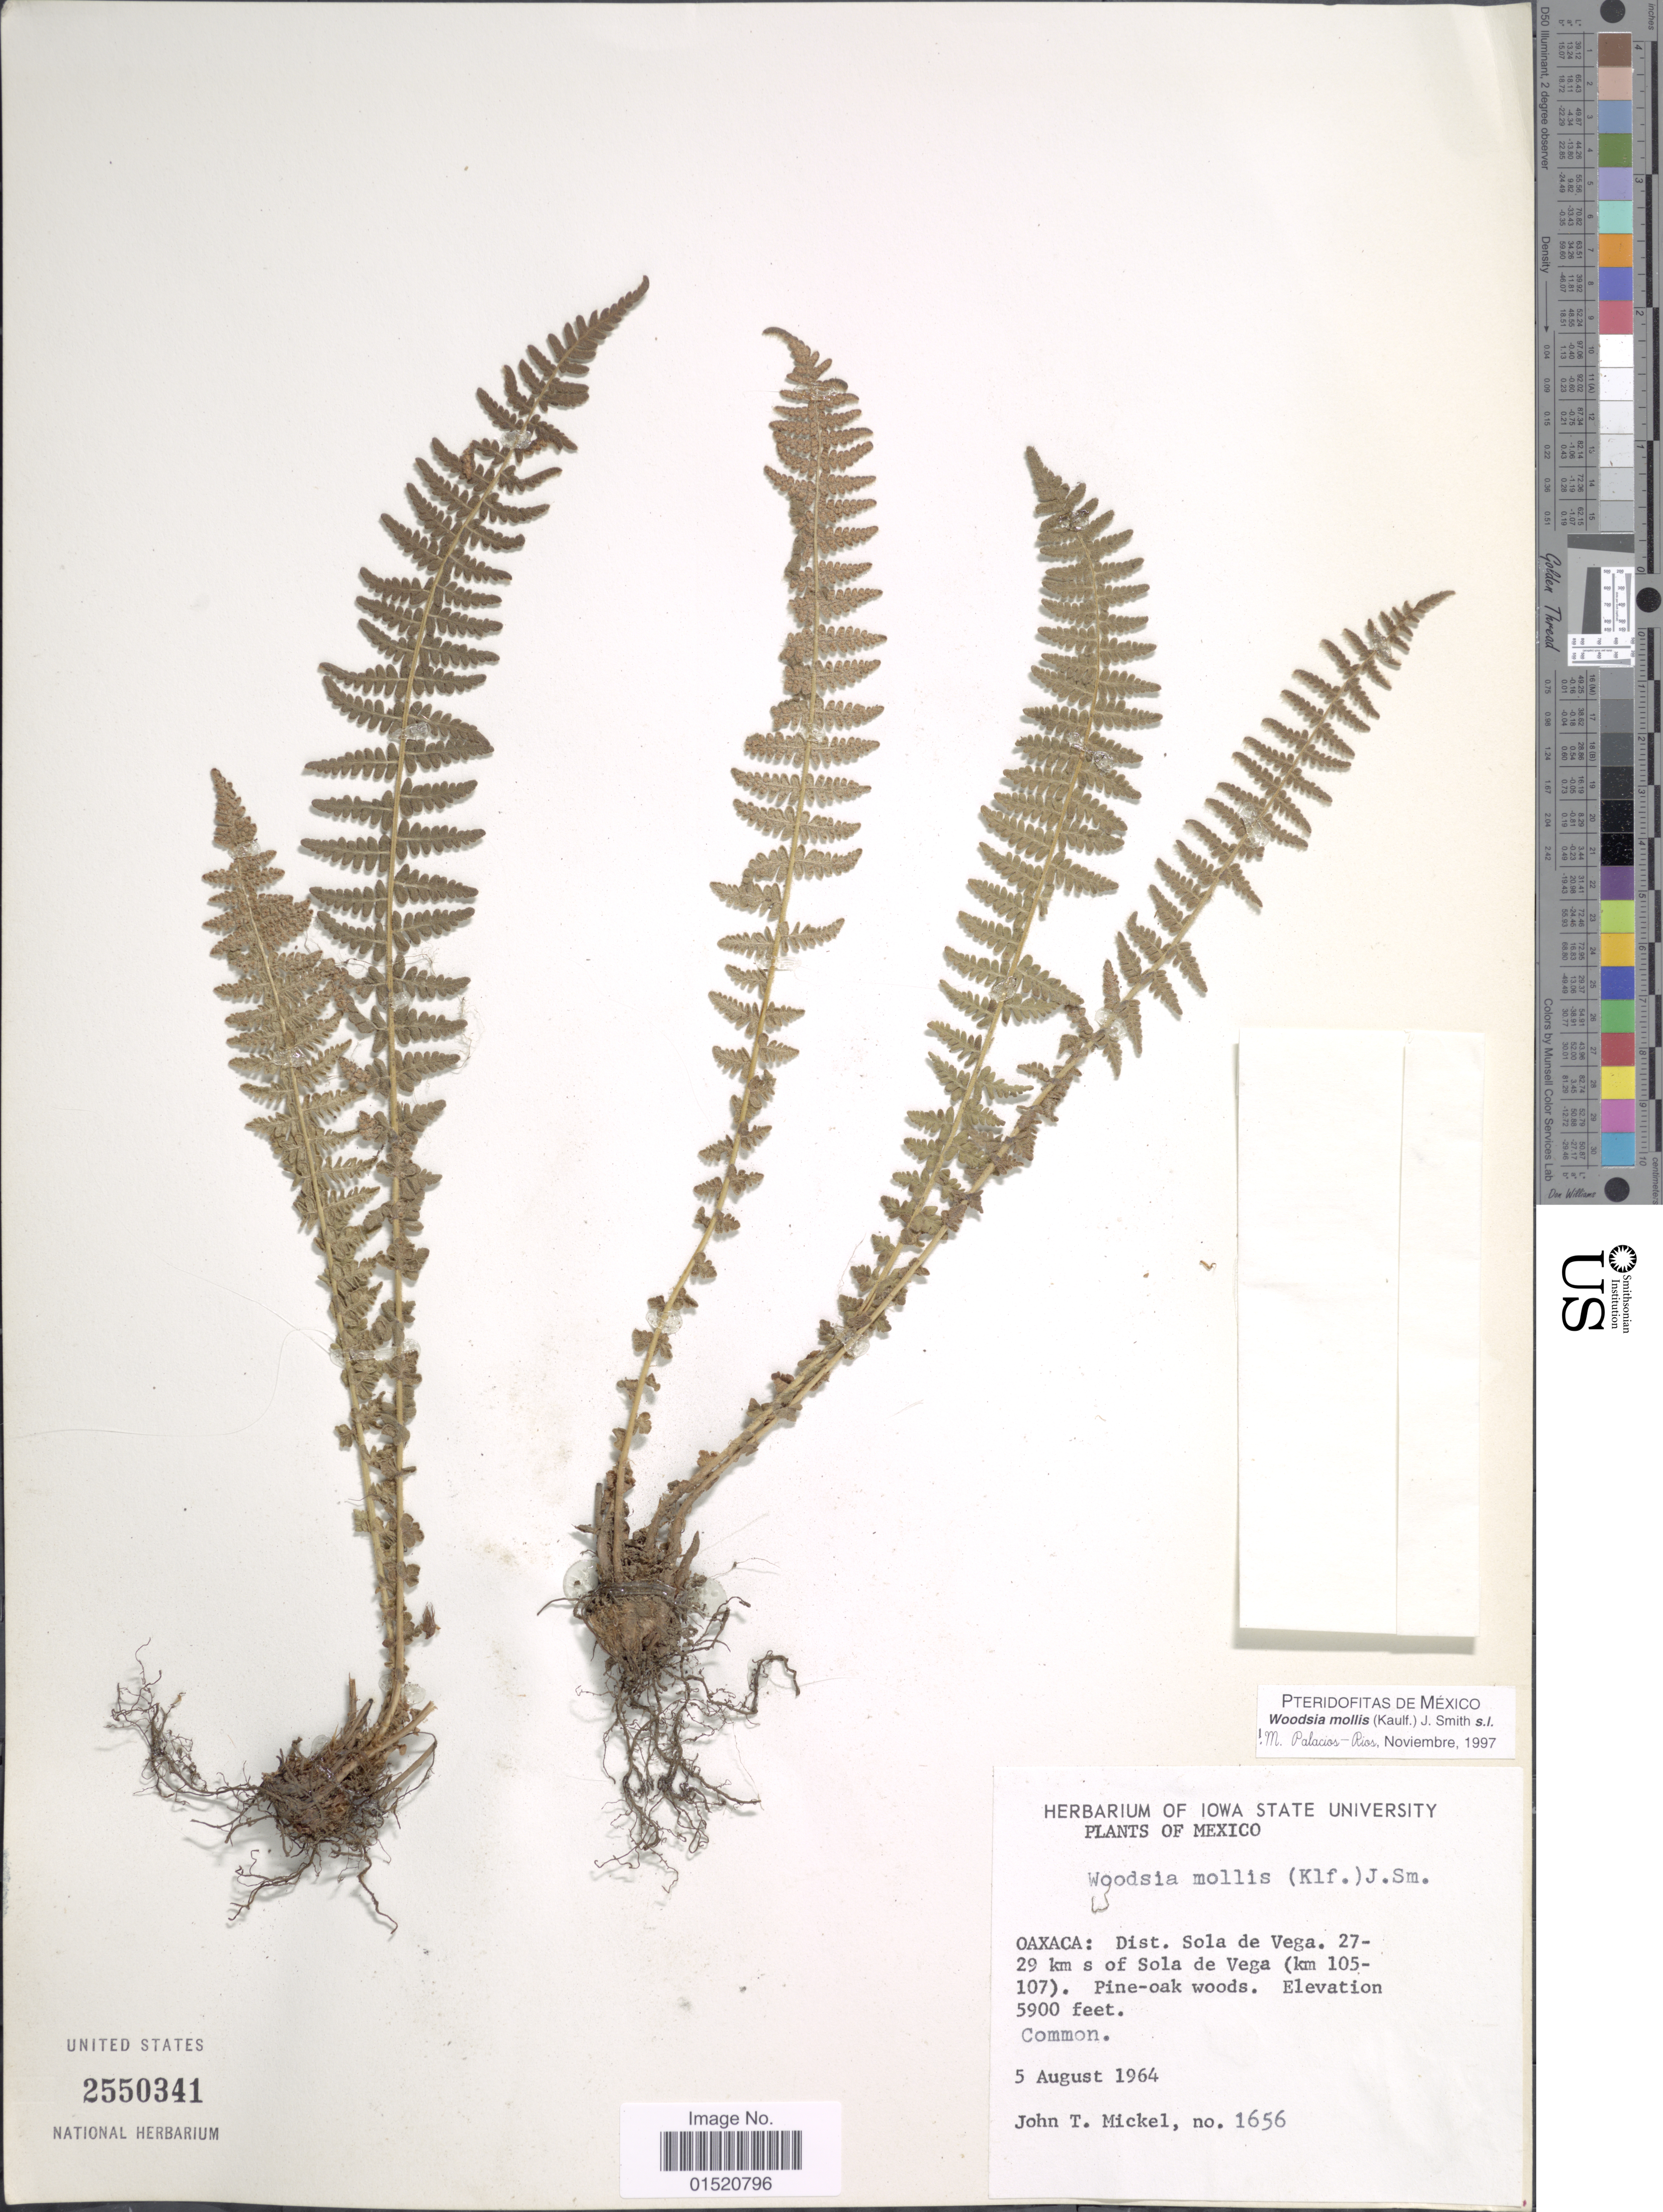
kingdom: Plantae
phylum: Tracheophyta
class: Polypodiopsida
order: Polypodiales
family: Woodsiaceae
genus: Woodsia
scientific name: Woodsia mollis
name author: (Kaulf.) J. Sm.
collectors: J. T. Mickel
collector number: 1656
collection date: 1964-08-05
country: Mexico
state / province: Oaxaca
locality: Dist. Sola de Vega. 27-29 km s. of Sola de Vega (km105-107)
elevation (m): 1798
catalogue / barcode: US 2550341